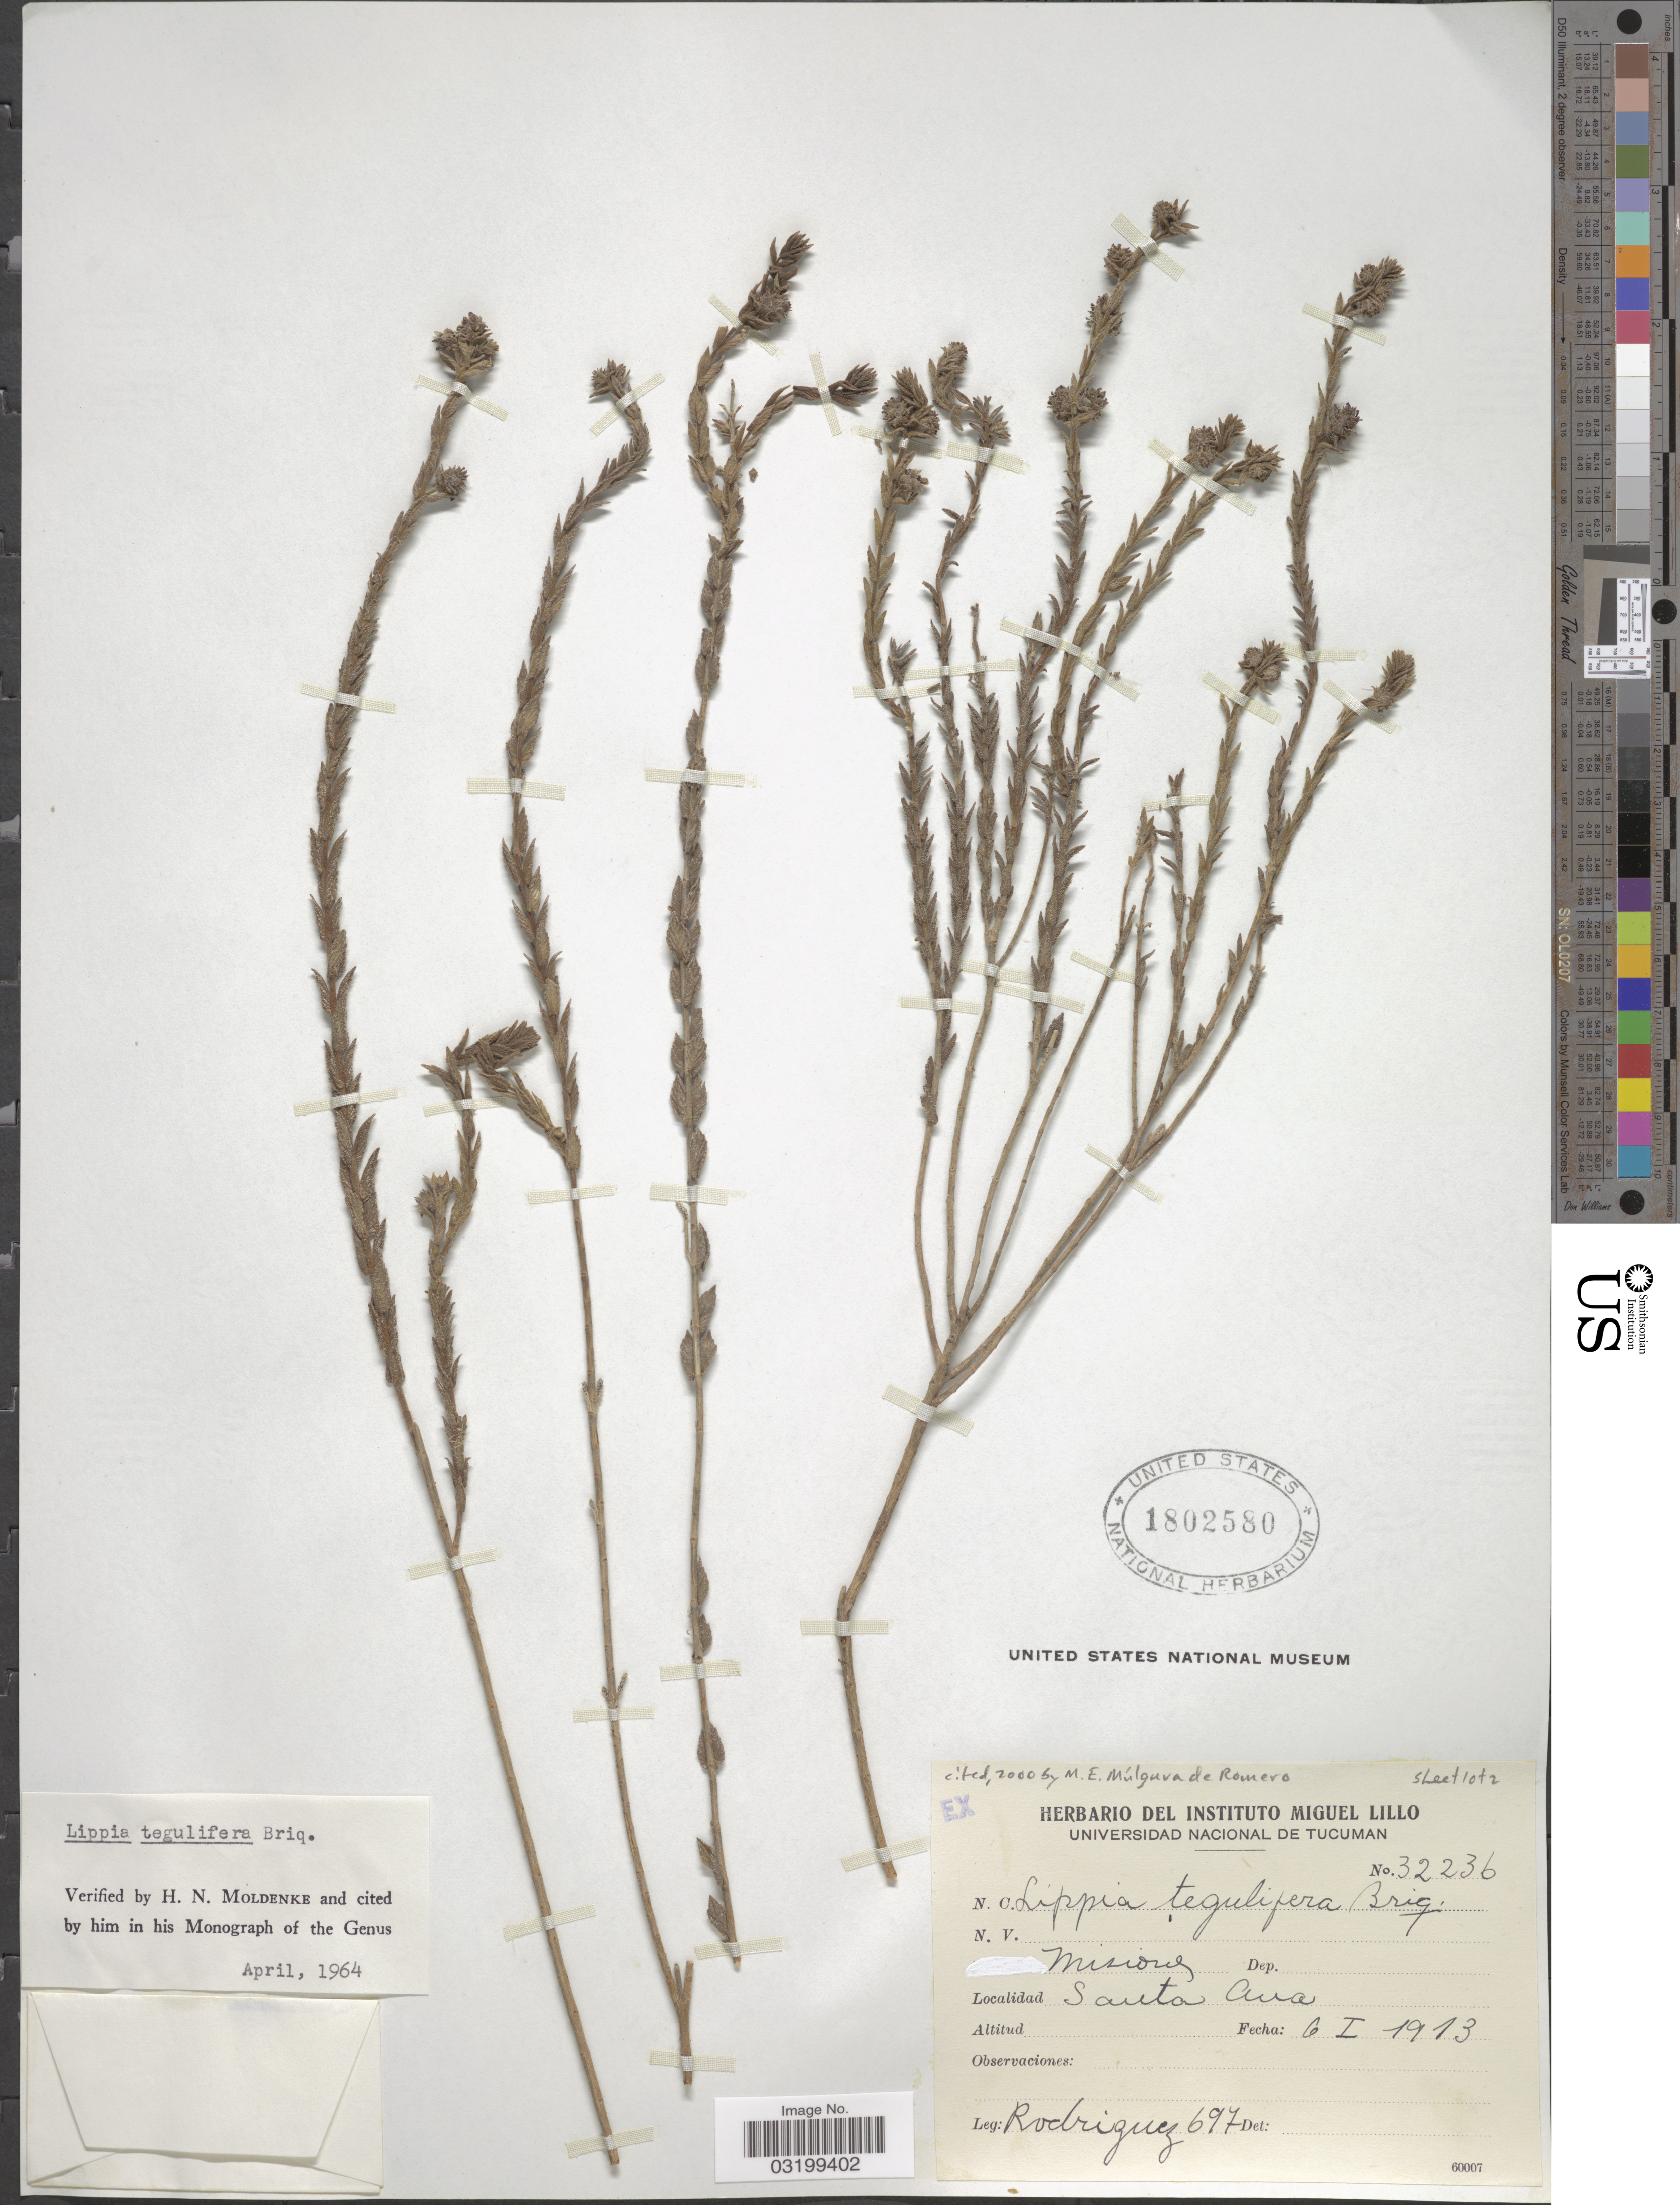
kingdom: Plantae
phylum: Tracheophyta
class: Magnoliopsida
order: Lamiales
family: Verbenaceae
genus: Lippia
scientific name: Lippia tegulifera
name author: Briq.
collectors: Rodriguez, --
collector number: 697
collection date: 1913-01-06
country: Argentina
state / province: Misiones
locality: Santa Ana.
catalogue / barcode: US 1802580